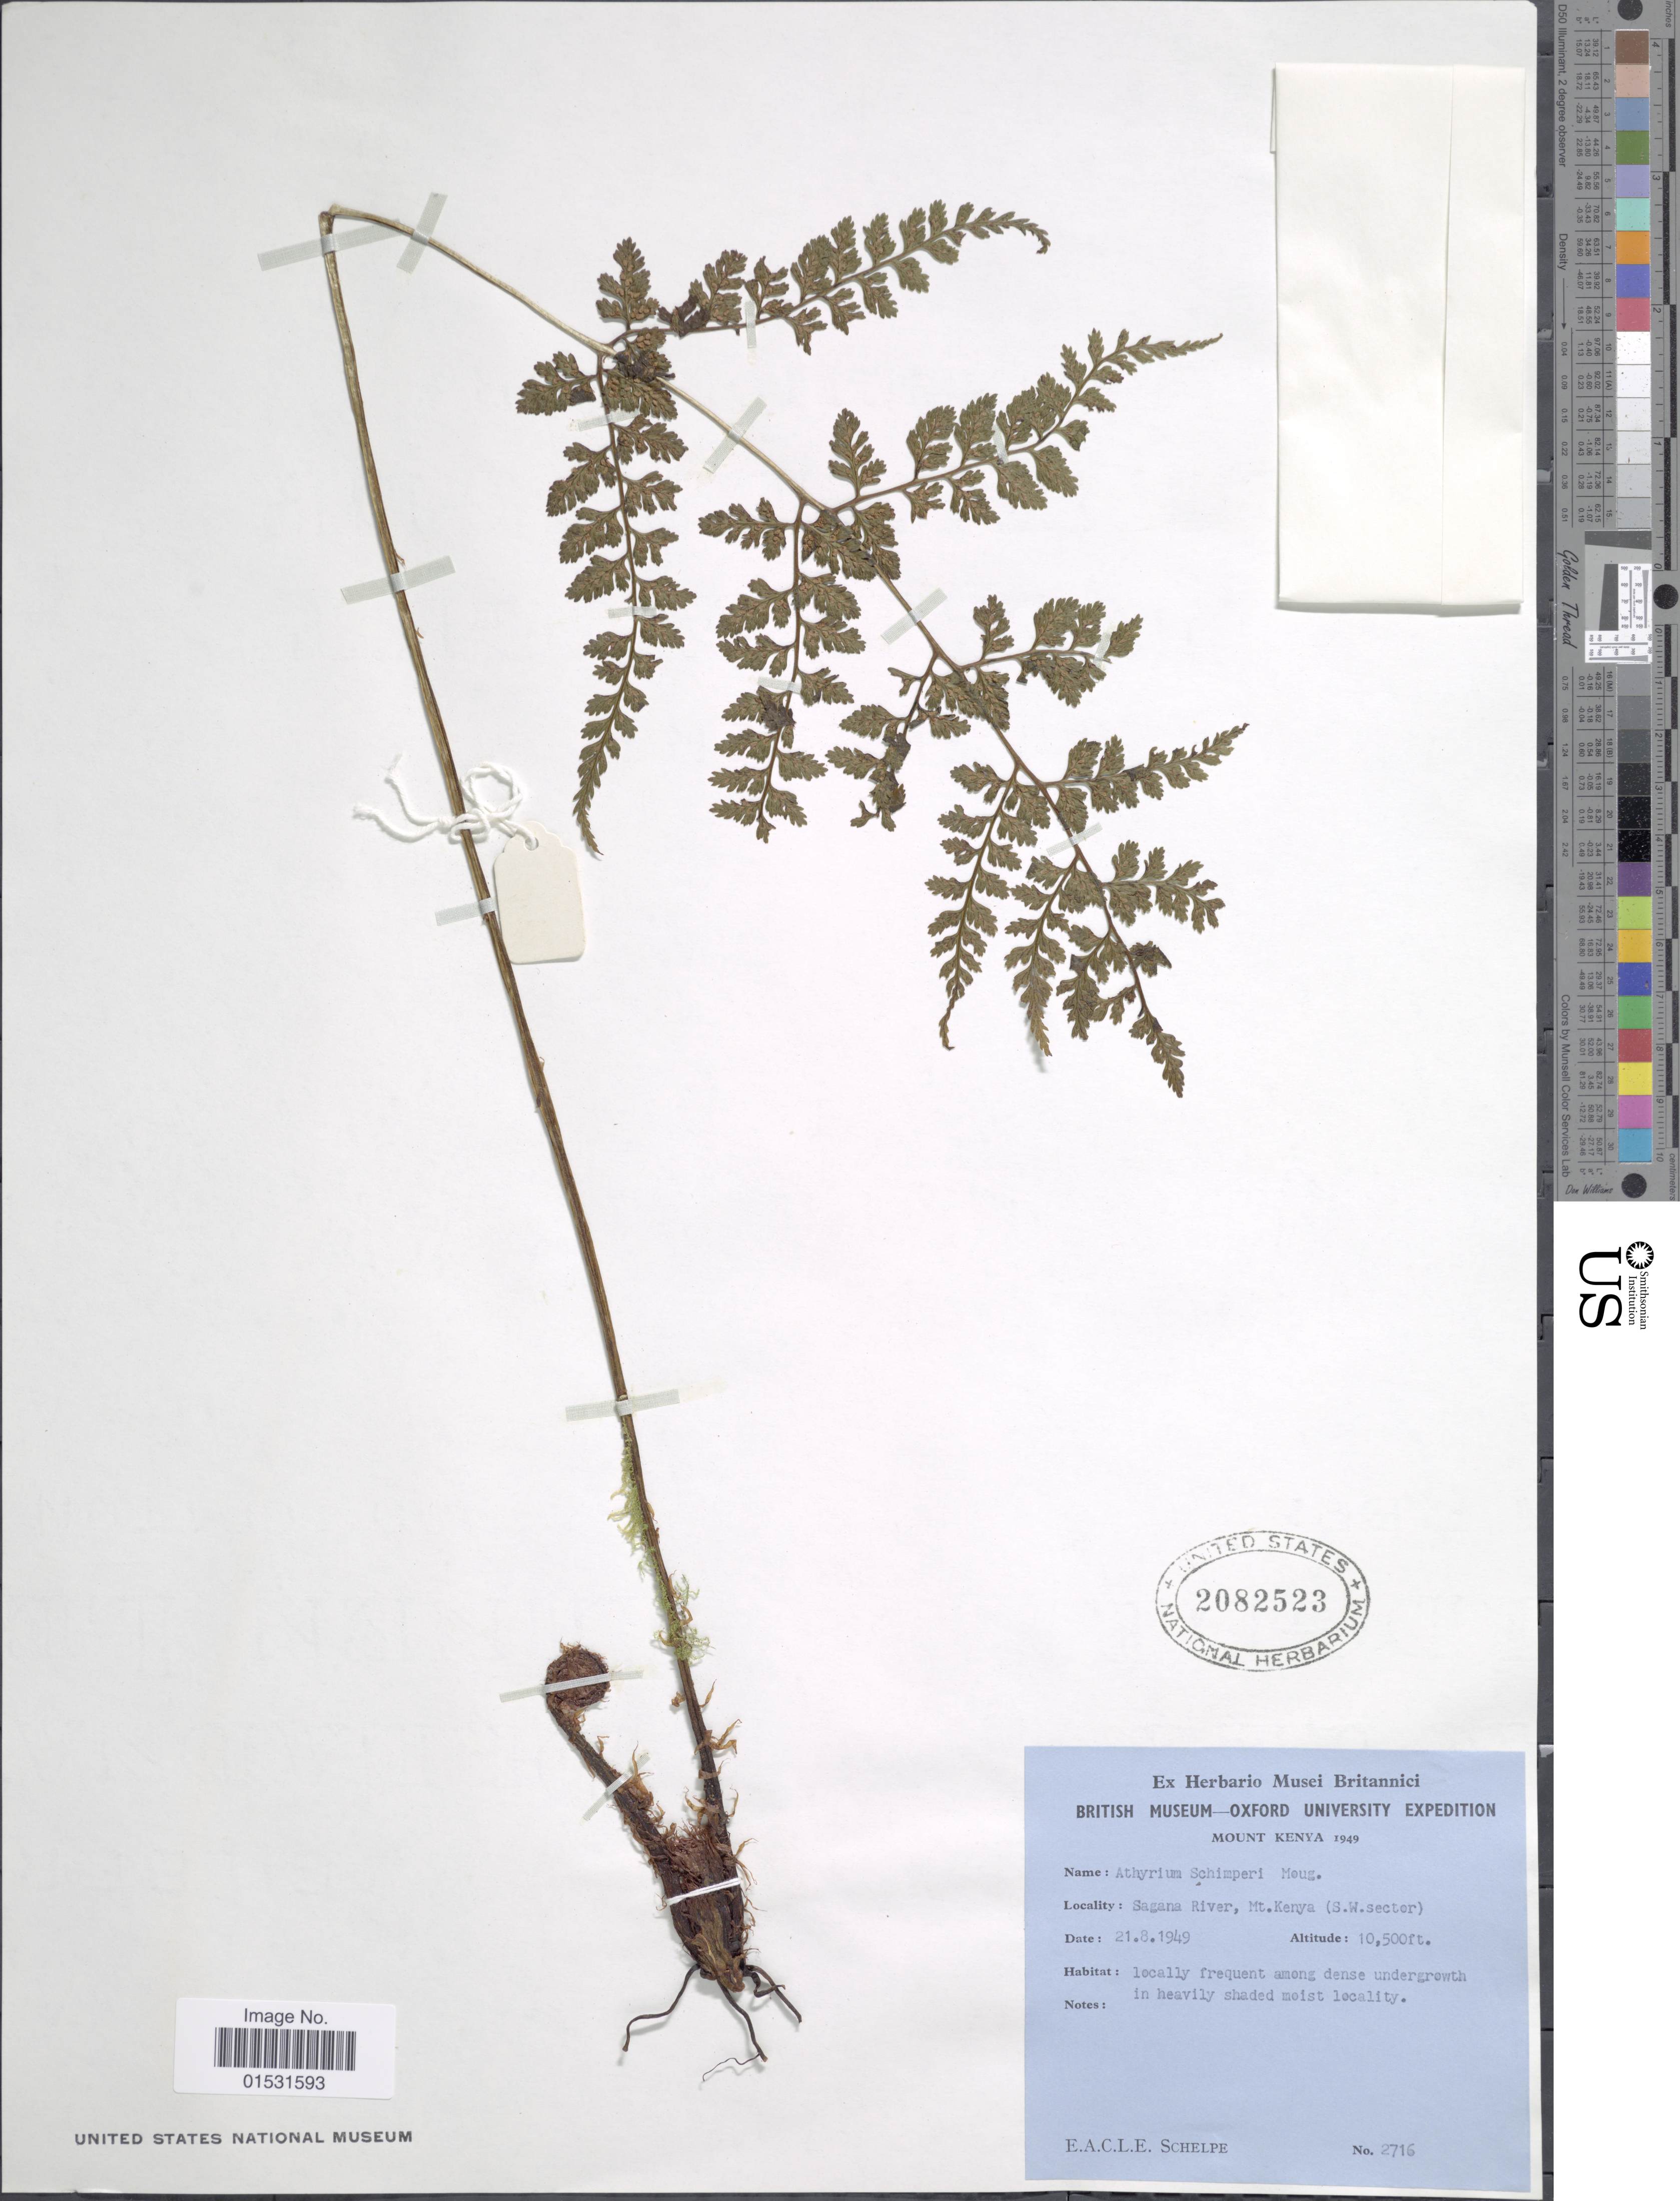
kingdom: Plantae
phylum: Tracheophyta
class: Polypodiopsida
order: Polypodiales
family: Athyriaceae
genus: Athyrium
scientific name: Athyrium schimperi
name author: Mougeot ex Fée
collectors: E. A. C. L. E. Schelpe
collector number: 2716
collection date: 1949-08-21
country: Kenya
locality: Sagana River, Mt. Kenya (S.W.sector).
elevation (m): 3200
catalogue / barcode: US 2082523